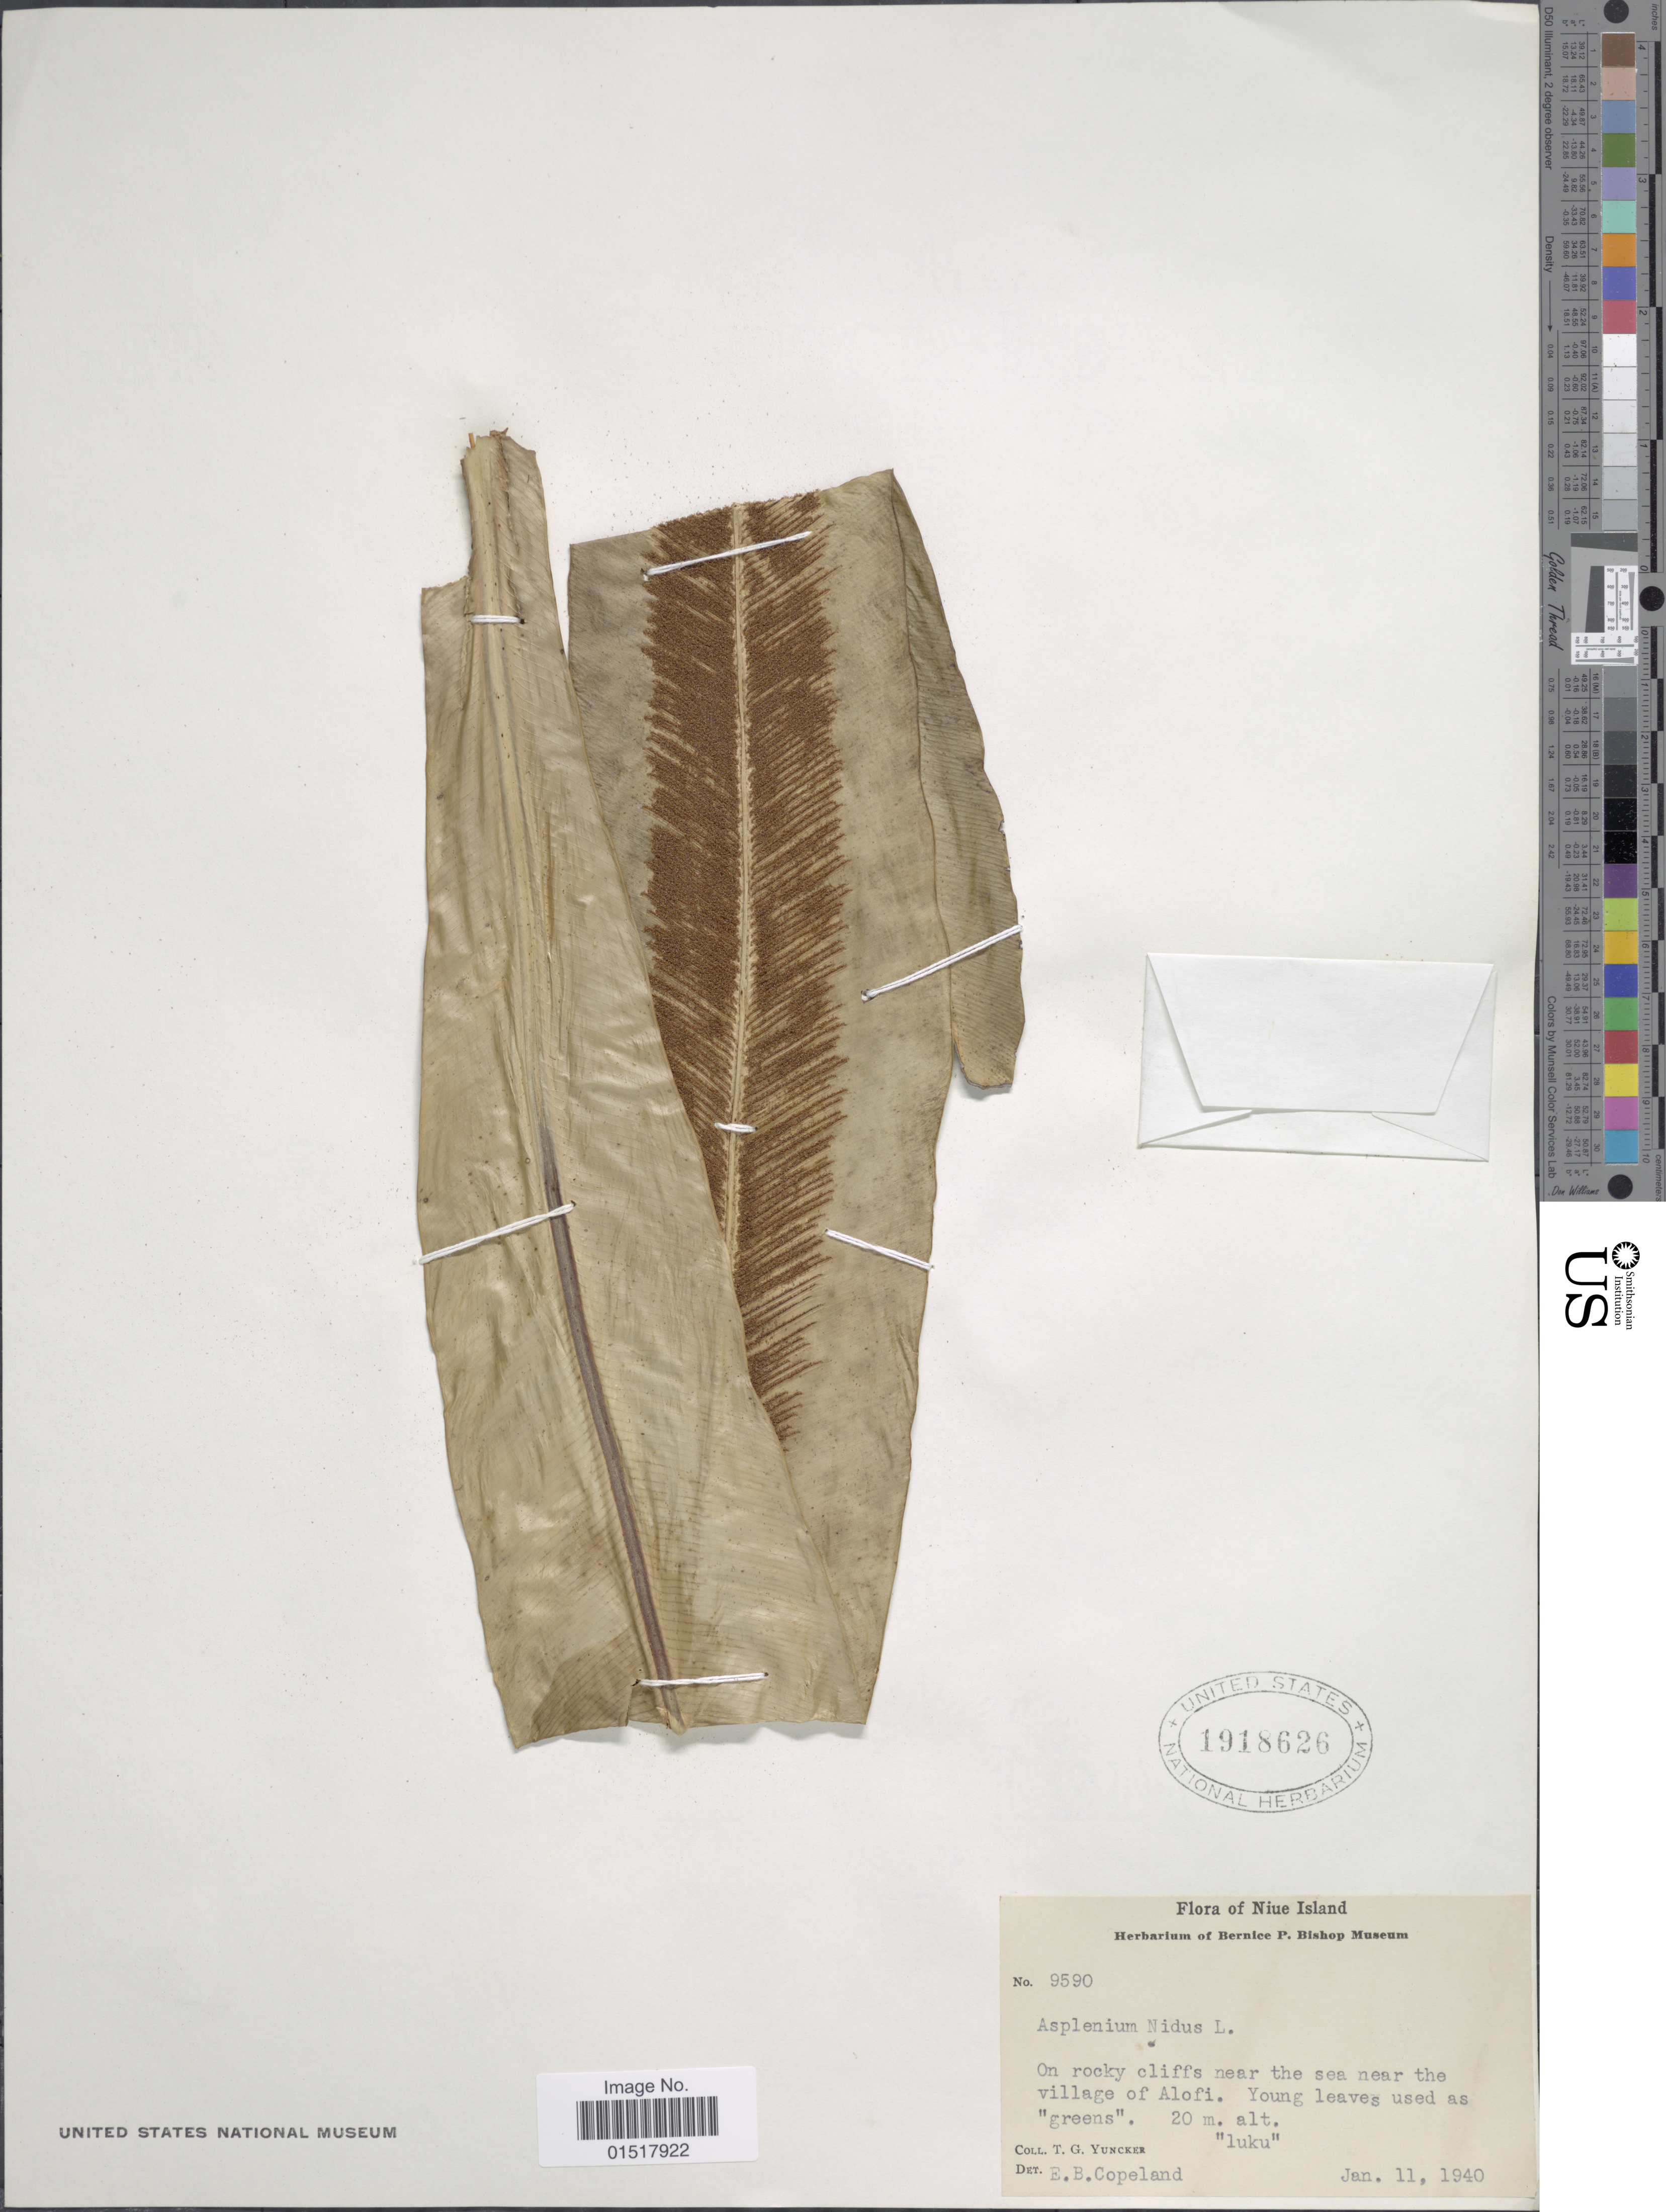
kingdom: Plantae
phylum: Tracheophyta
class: Polypodiopsida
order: Polypodiales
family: Aspleniaceae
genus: Asplenium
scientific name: Asplenium nidus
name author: L.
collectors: T. G. Yuncker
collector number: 9590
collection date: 1940-01-11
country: Niue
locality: Niue Island. On rocky cliffs near the sea near the village of Alofi.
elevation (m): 20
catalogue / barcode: US 1918626